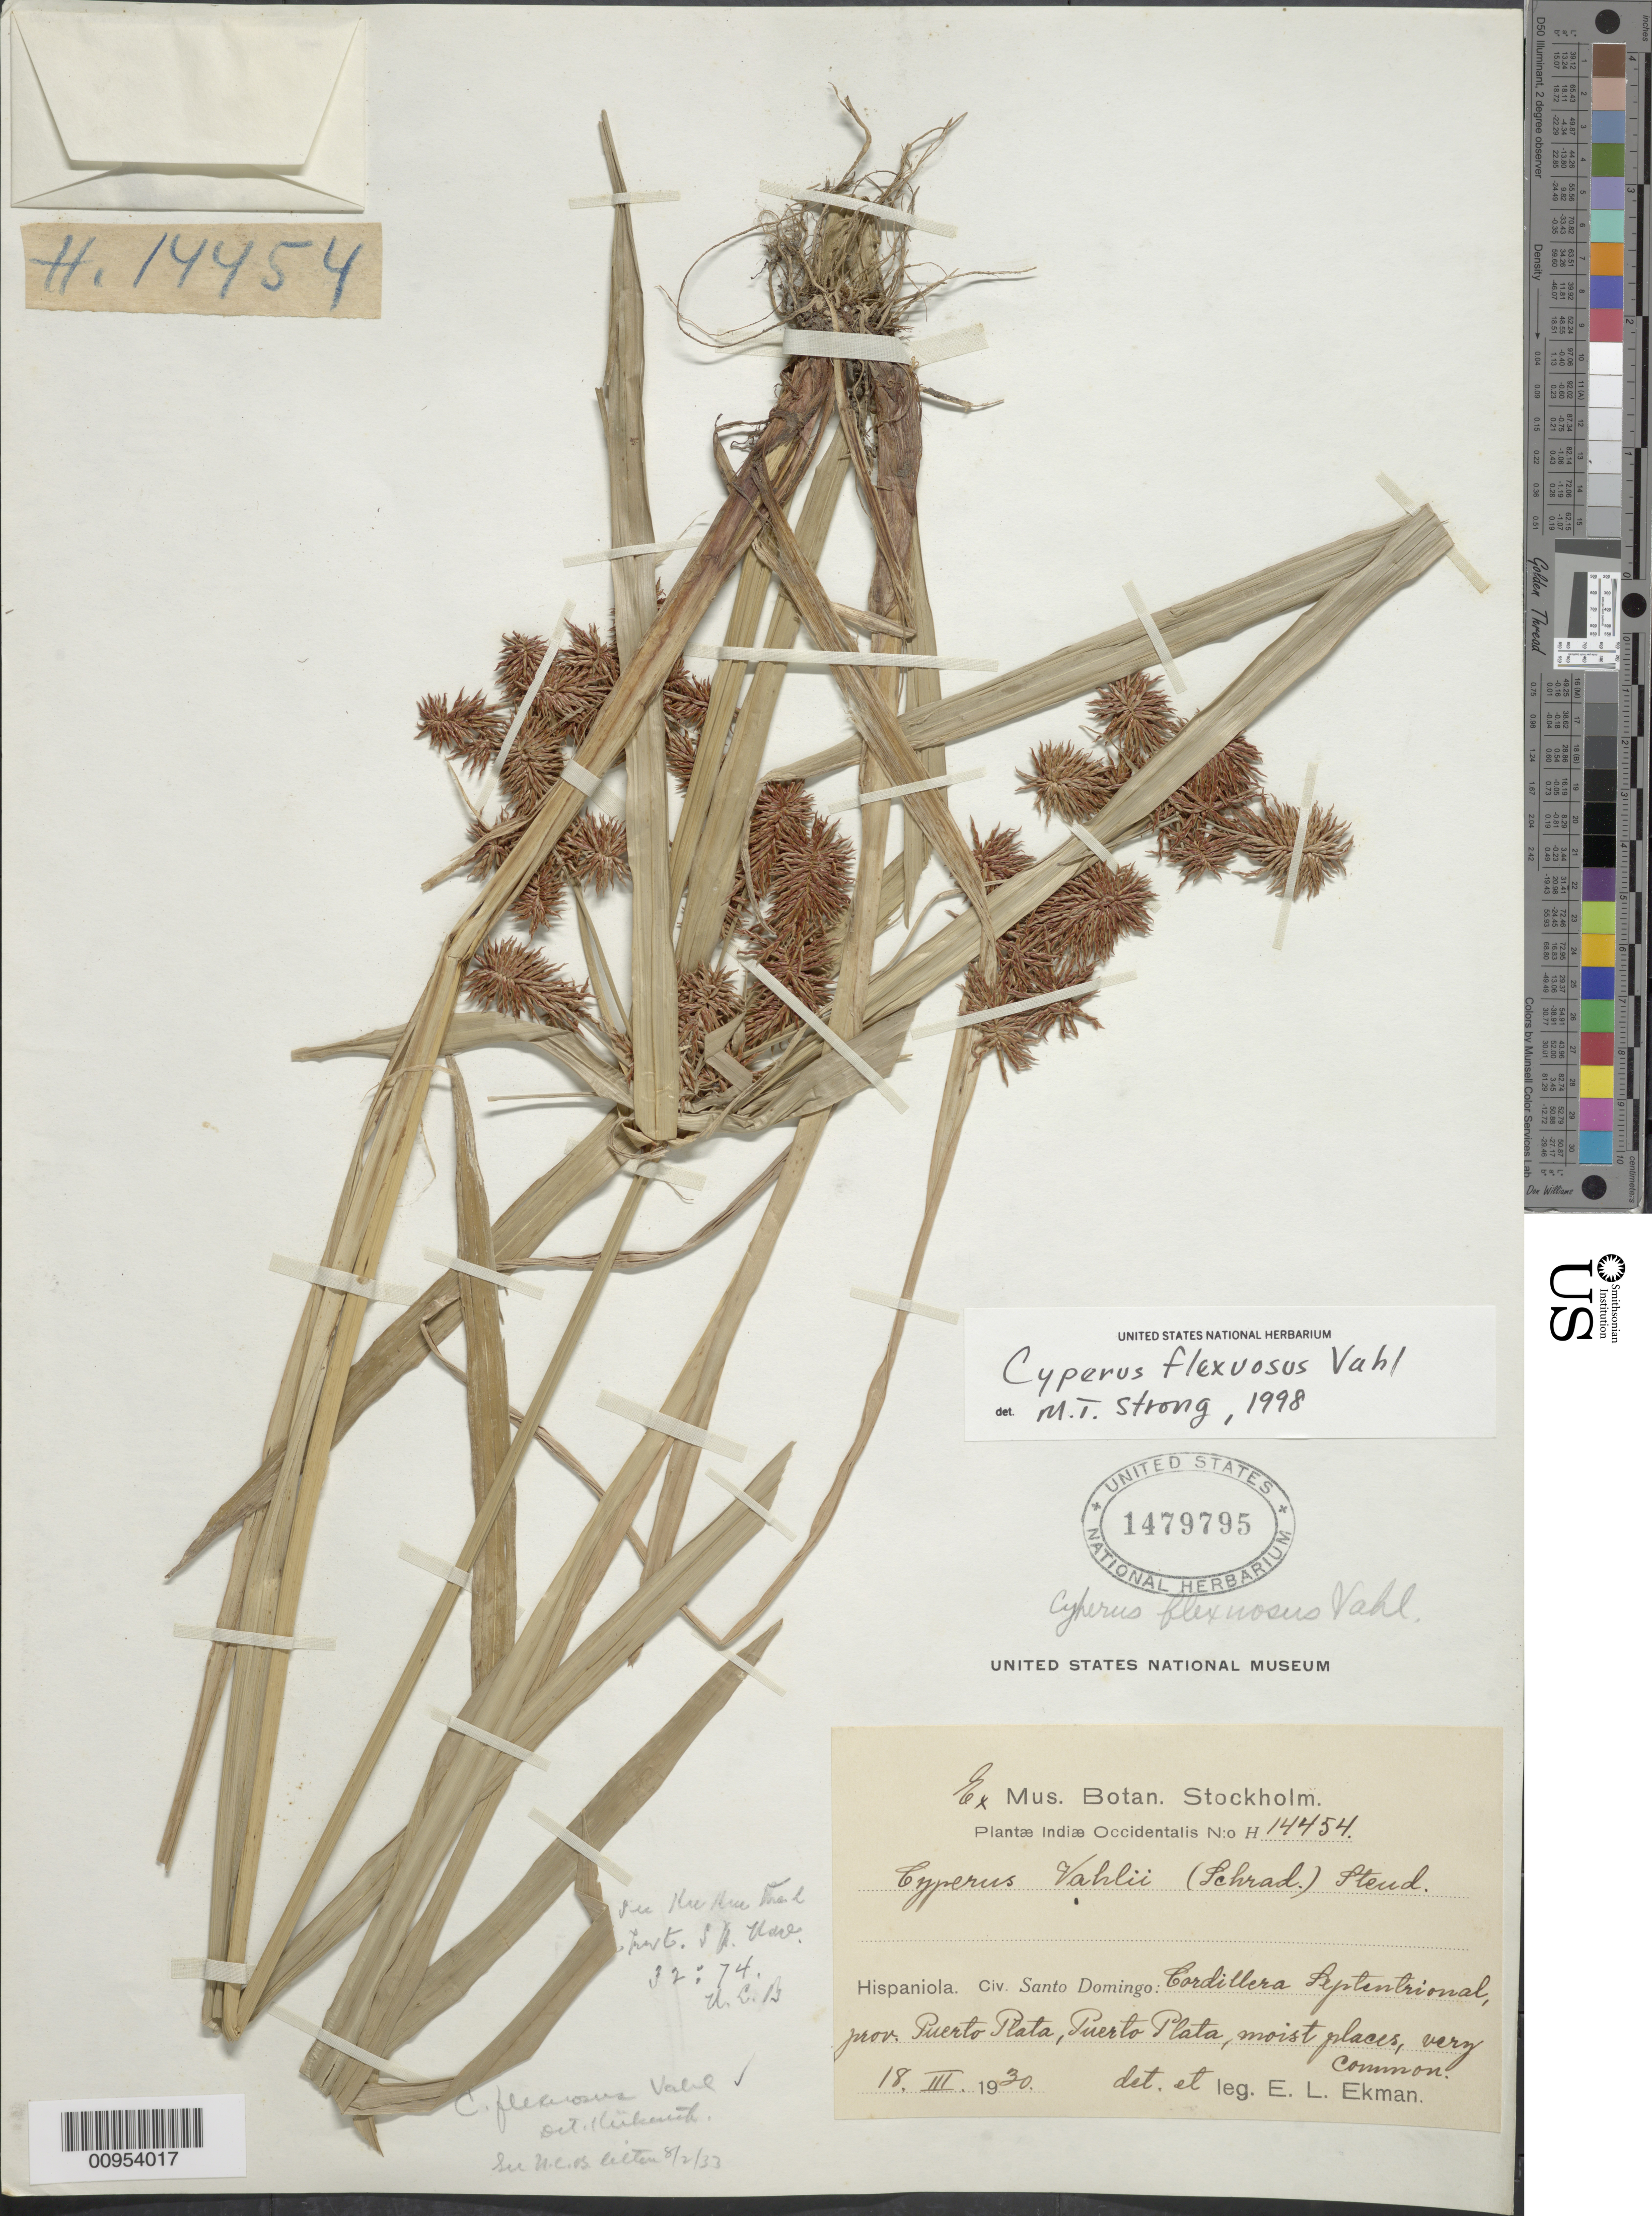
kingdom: Plantae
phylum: Tracheophyta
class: Liliopsida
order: Poales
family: Cyperaceae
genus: Cyperus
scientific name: Cyperus ferax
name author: Rich.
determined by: Strong, Mark T., (BOT), Smithsonian Institution - National Museum of Natural History (UNITED STATES)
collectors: E. L. Ekman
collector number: H 14454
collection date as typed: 18 Mar 1930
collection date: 1930-03-18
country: Dominican Republic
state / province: Puerto Plata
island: Hispaniola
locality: Cordillera Septentrional, Puerto Plata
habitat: Moist places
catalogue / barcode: US 1479795